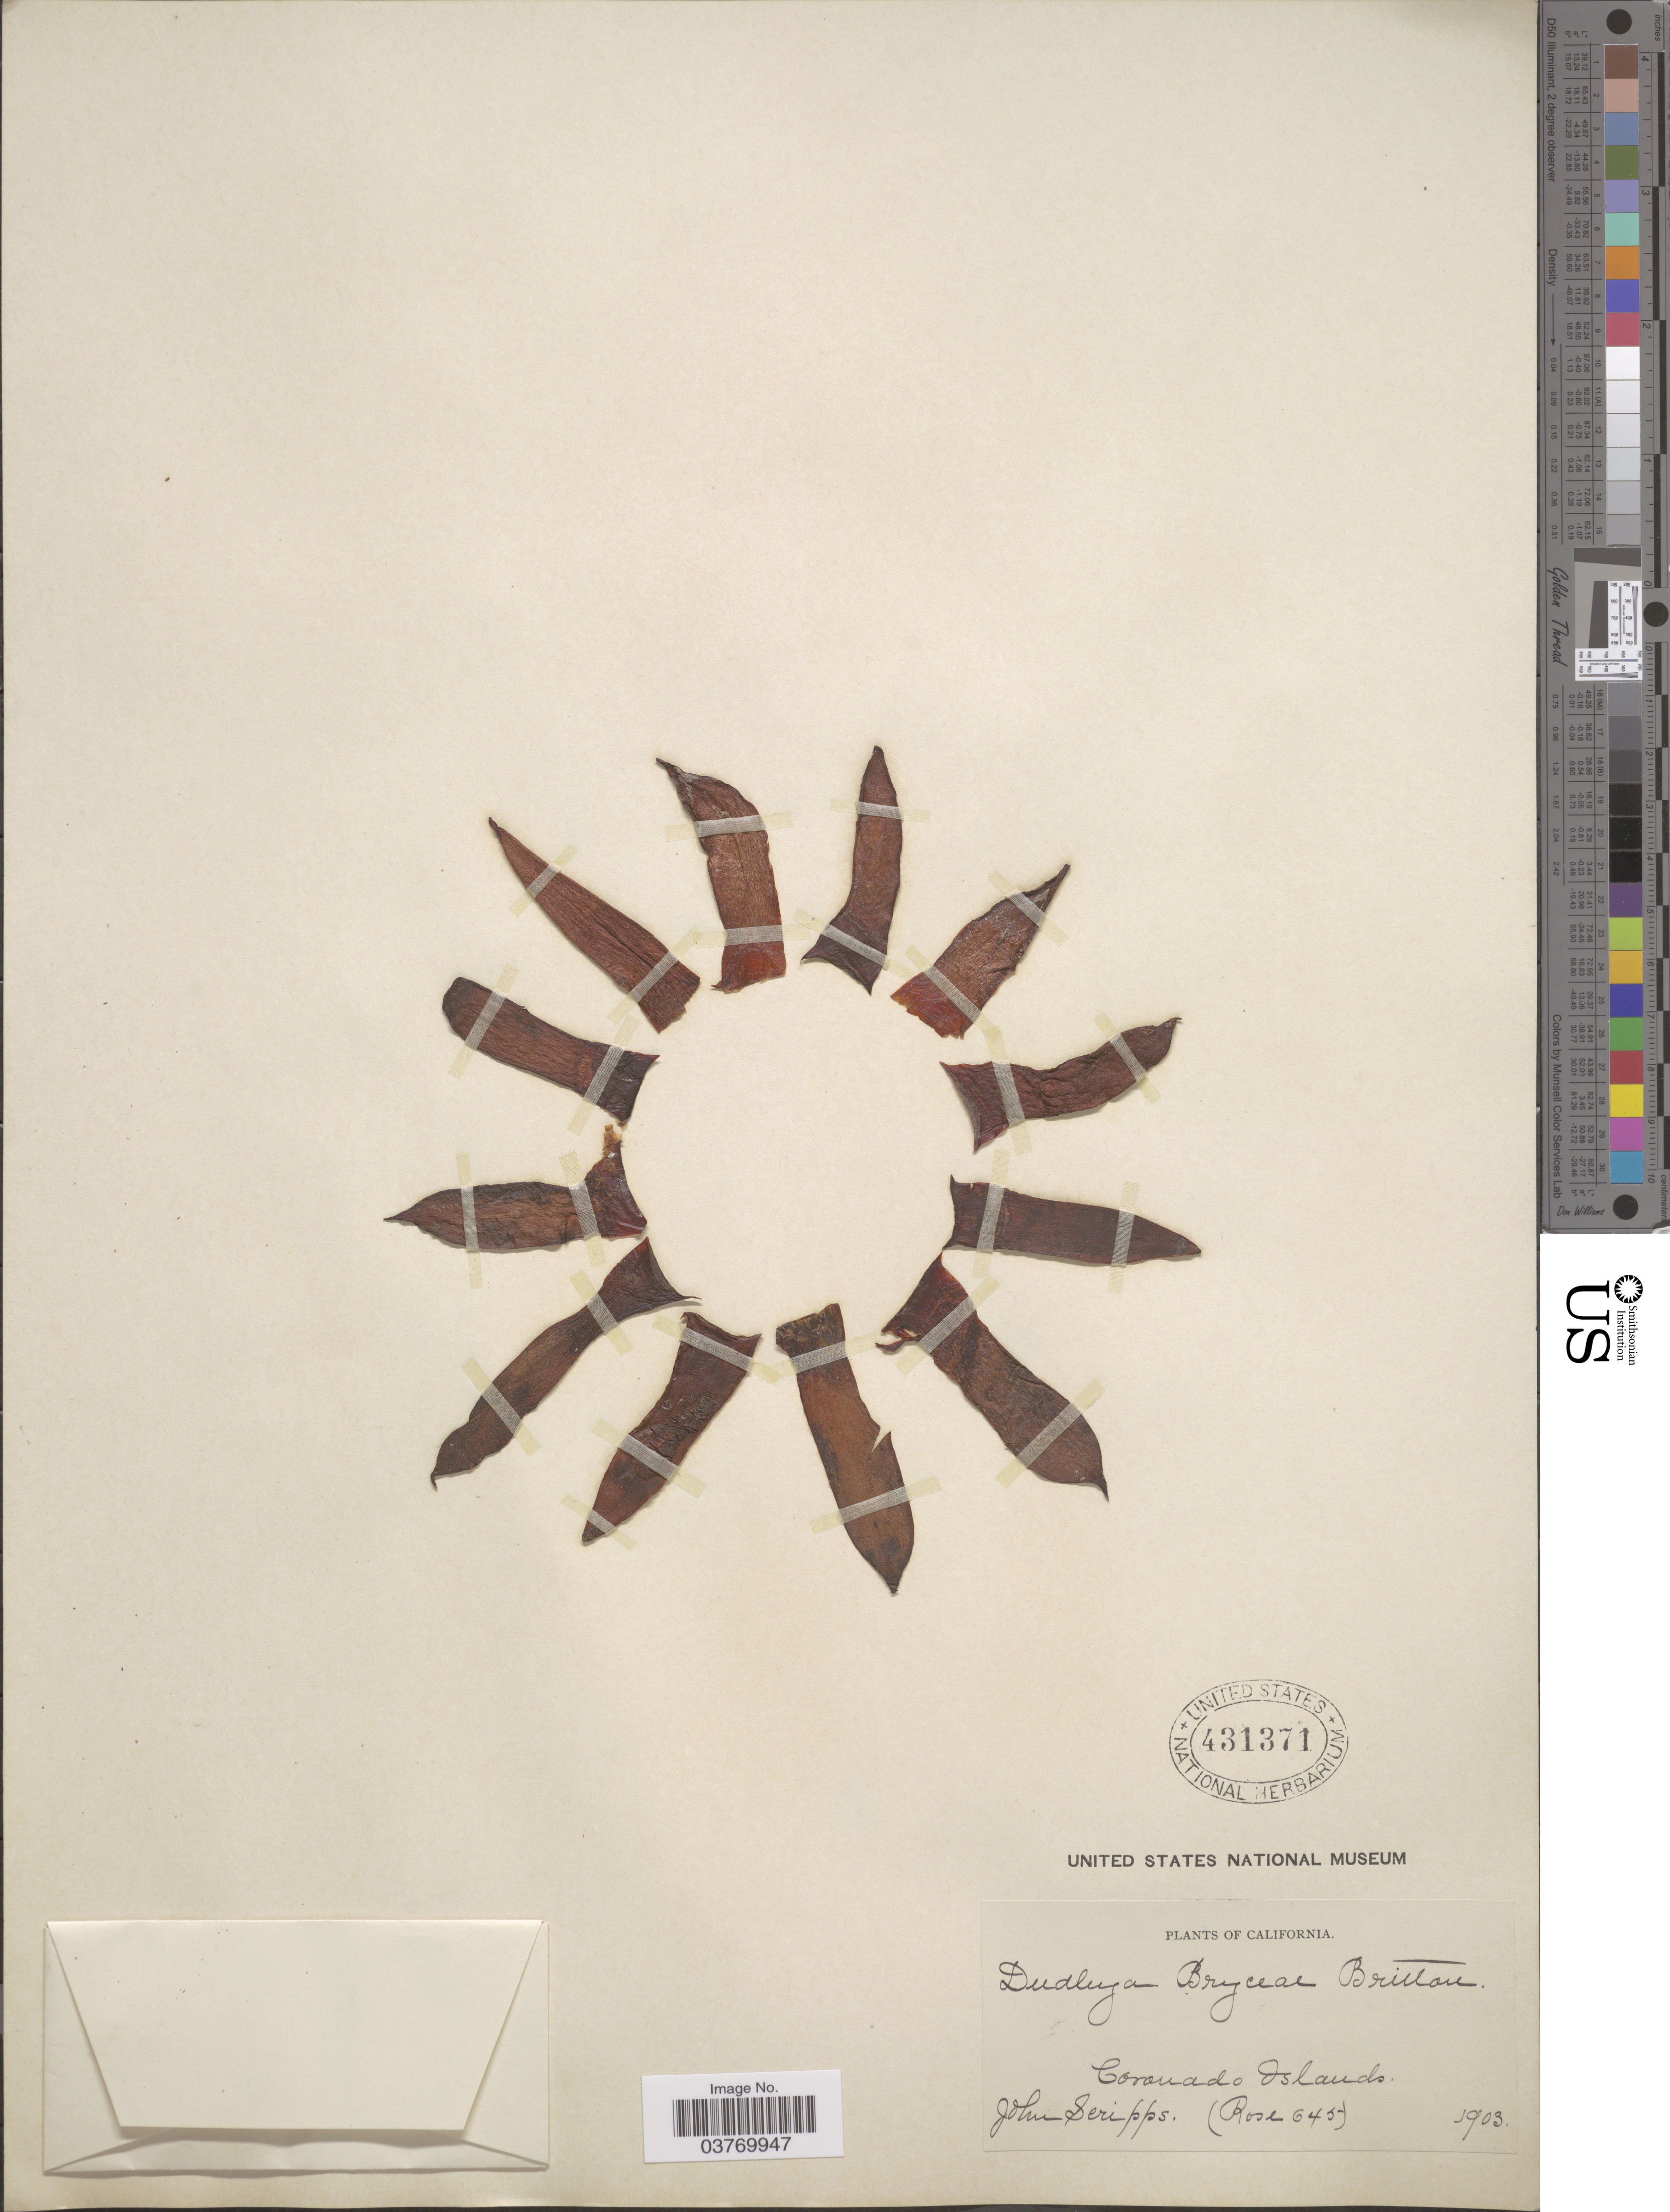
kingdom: Plantae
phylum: Tracheophyta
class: Magnoliopsida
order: Saxifragales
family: Crassulaceae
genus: Dudleya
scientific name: Dudleya bryceae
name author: Britton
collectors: J. Seripps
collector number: Rose 645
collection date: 1903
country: United States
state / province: California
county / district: Riverside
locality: Coronado Islands.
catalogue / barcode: US 431371